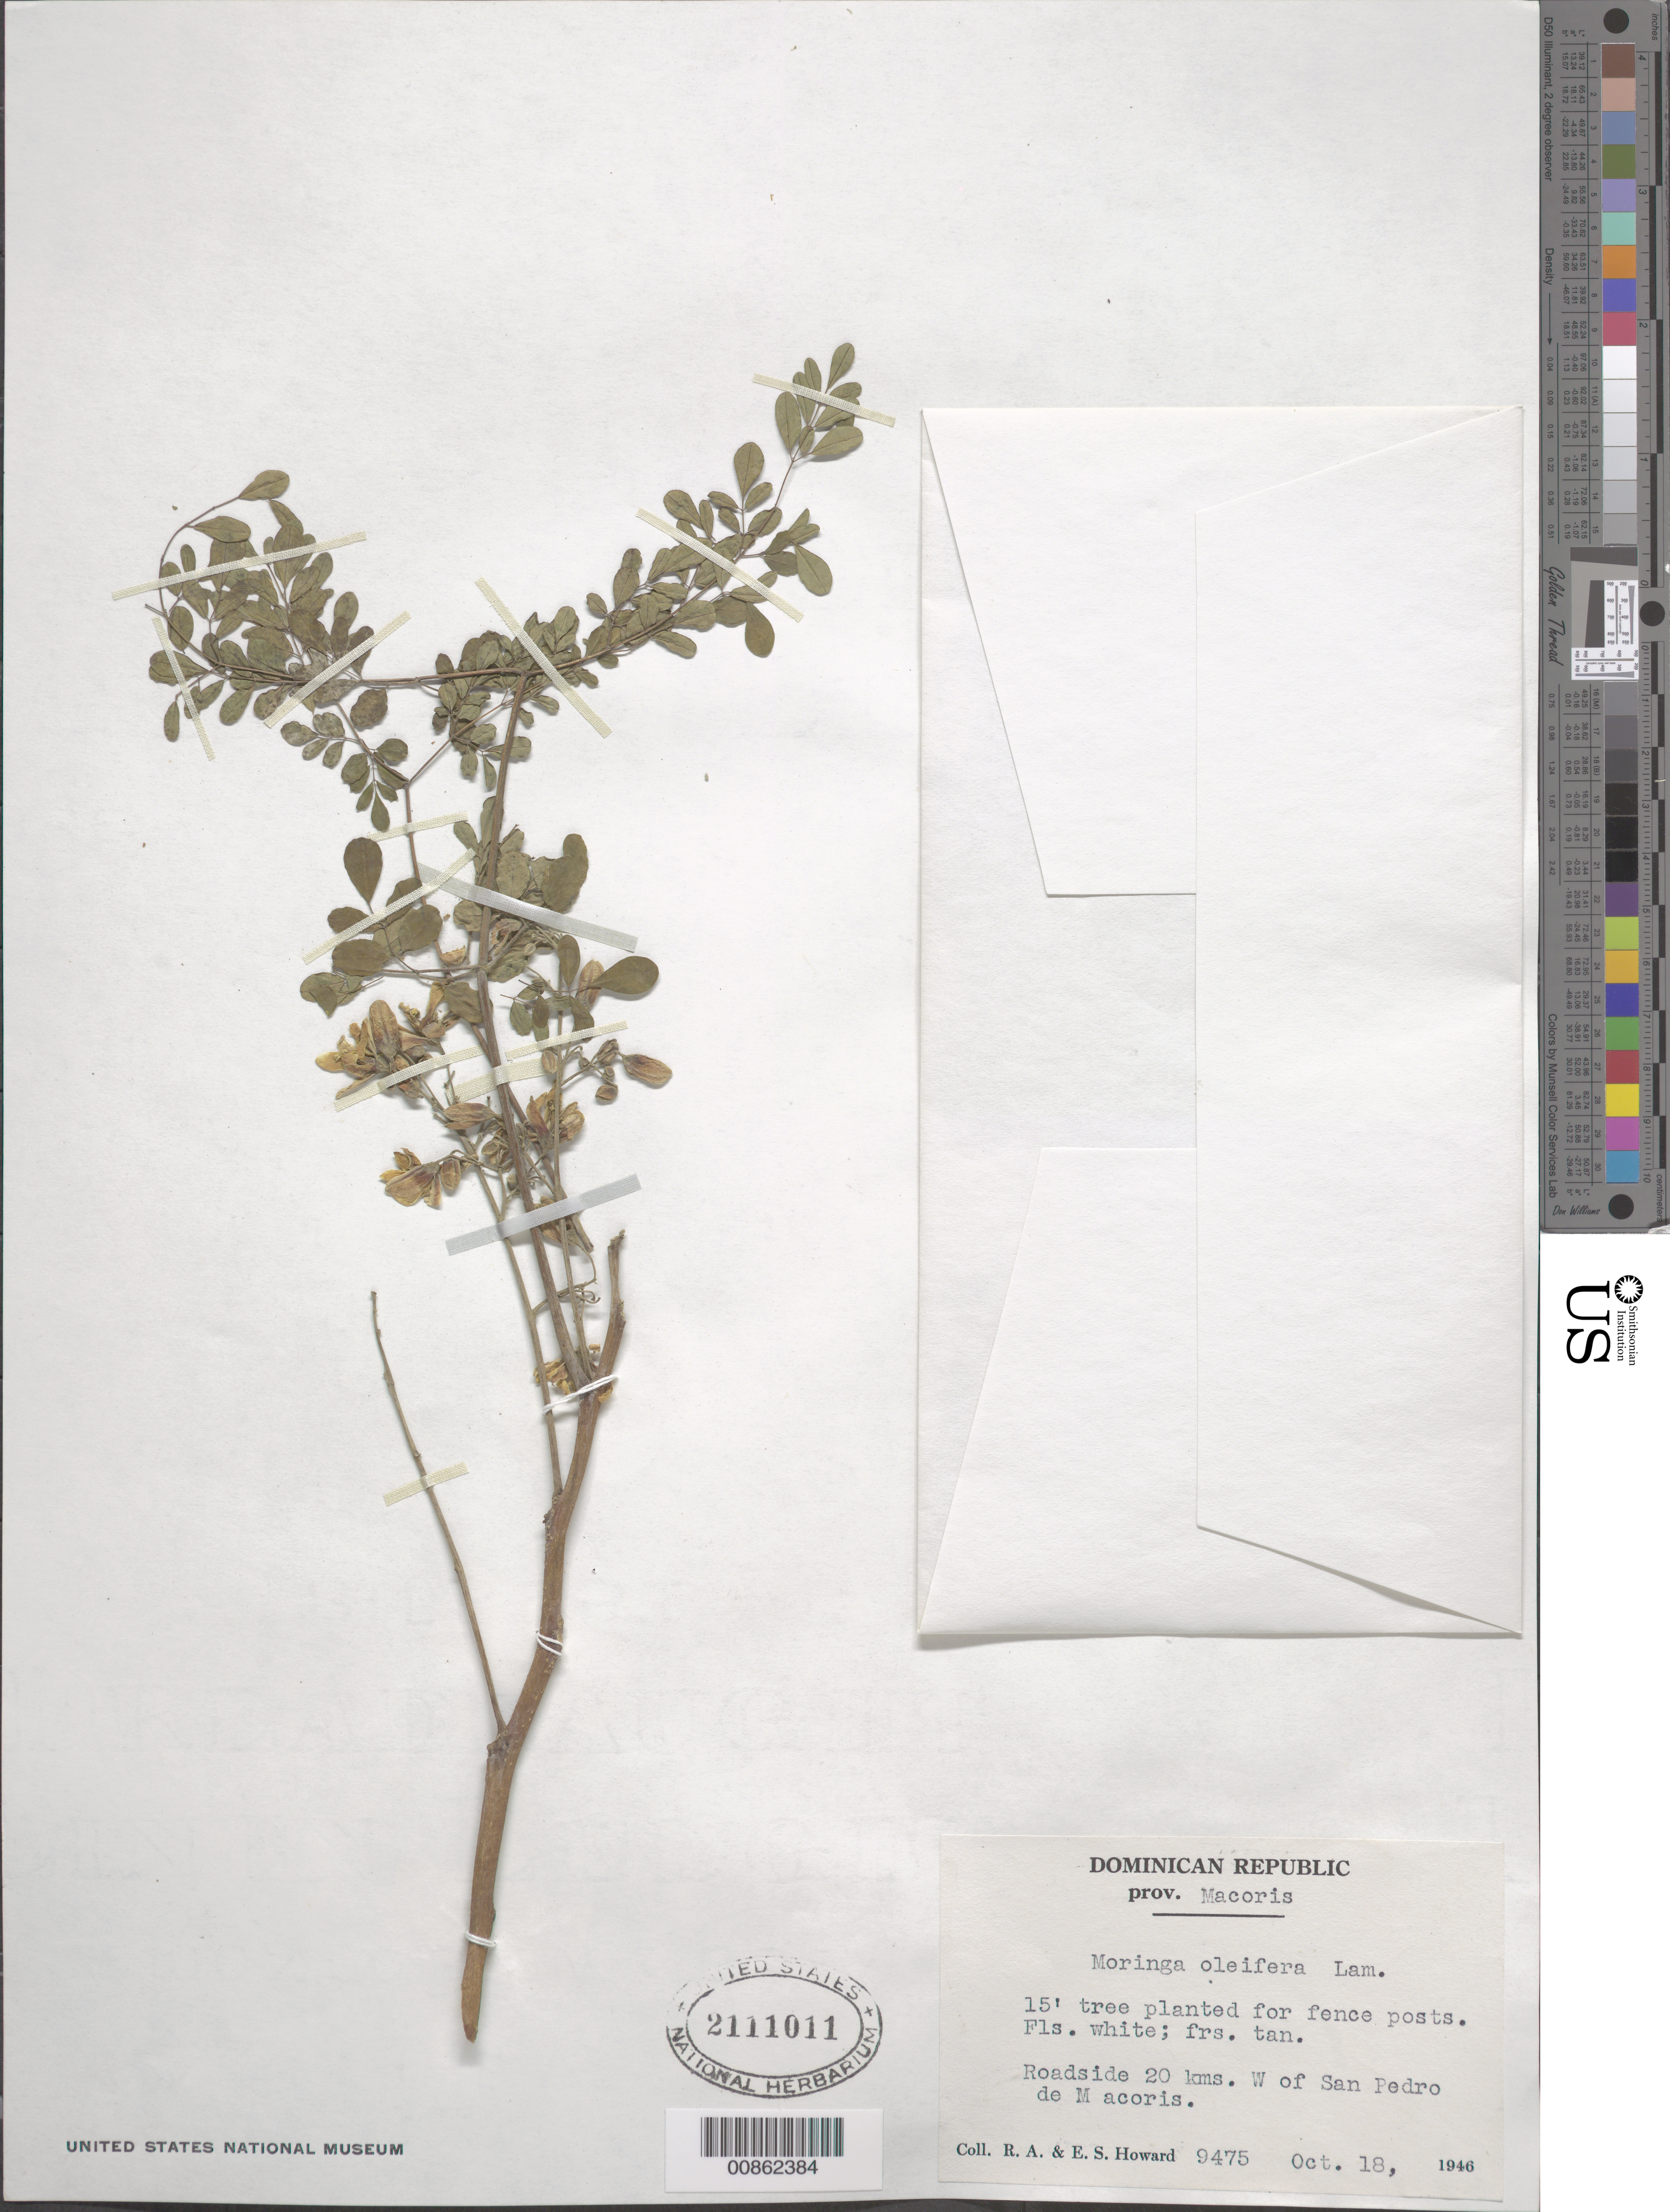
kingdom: Plantae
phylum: Tracheophyta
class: Magnoliopsida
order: Brassicales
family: Moringaceae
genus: Moringa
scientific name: Moringa oleifera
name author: Lam.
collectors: R. A. Howard & E. S. Howard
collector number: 9475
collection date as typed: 18 Oct 1946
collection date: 1946-10-18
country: Dominican Republic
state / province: San Pedro de Macoris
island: Hispaniola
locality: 20 km W of San Pedro de Macoris.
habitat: Roadside.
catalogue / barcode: US 2111011